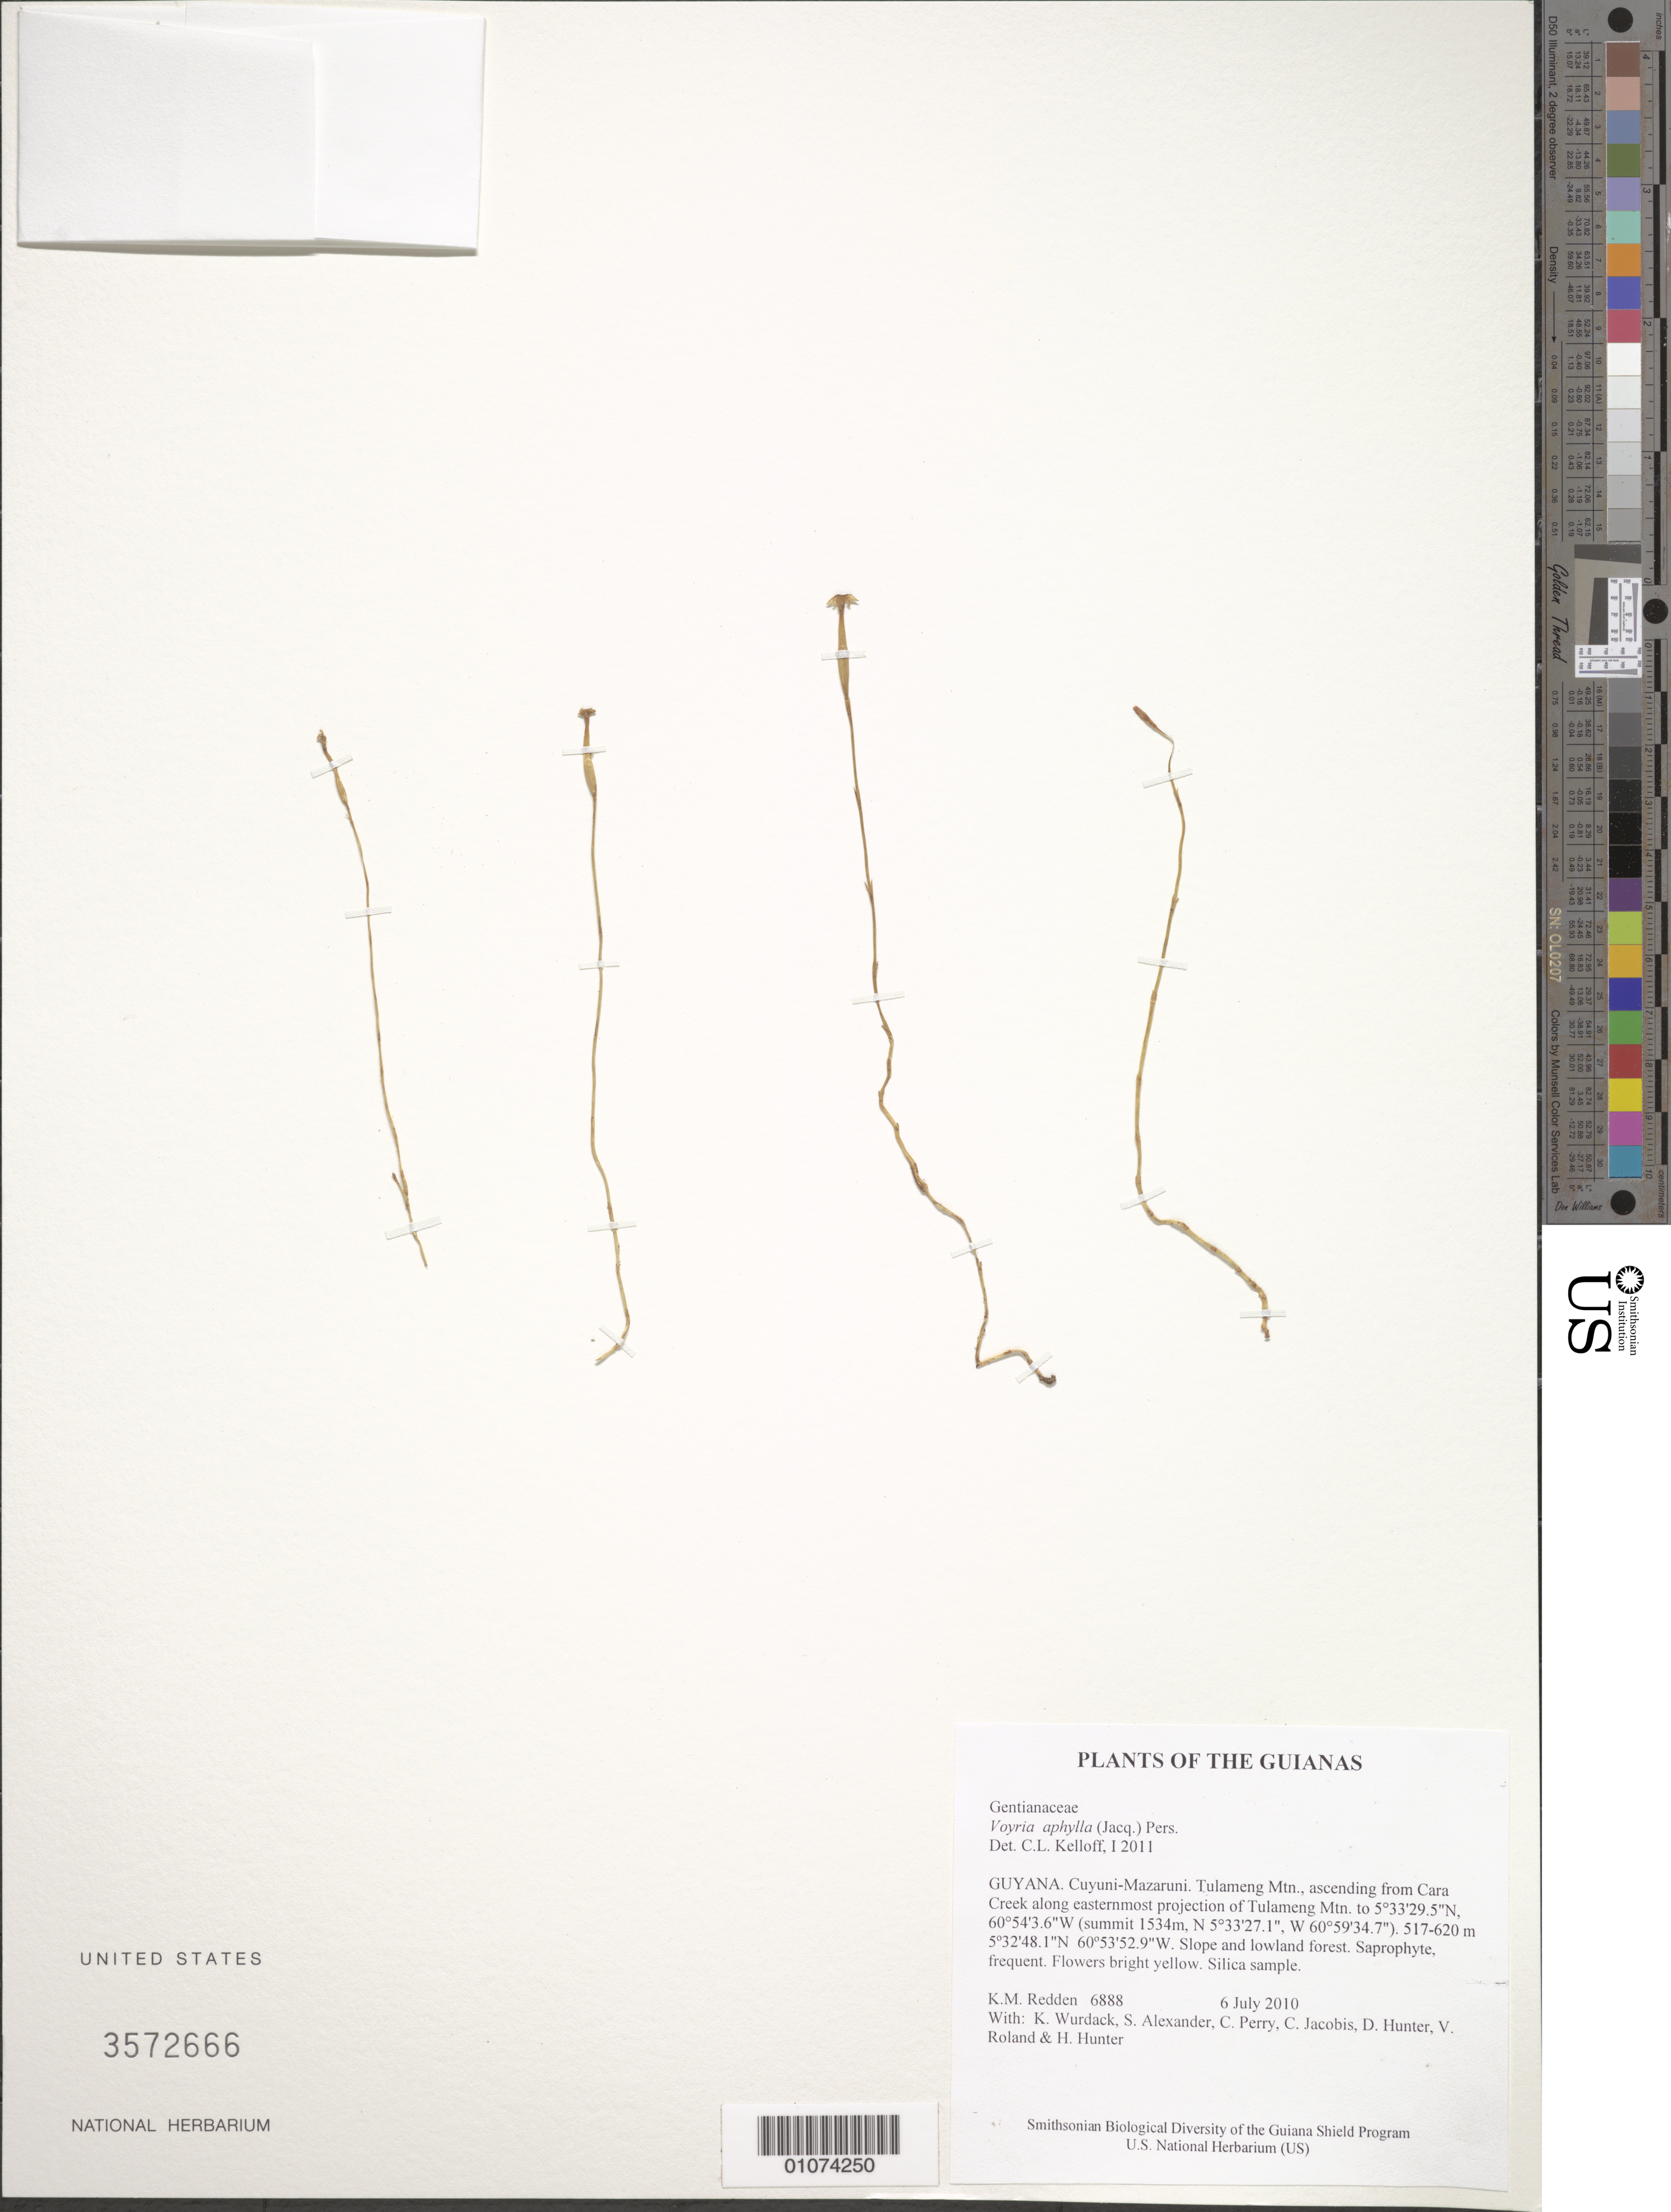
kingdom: Plantae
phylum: Tracheophyta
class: Magnoliopsida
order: Gentianales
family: Gentianaceae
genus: Voyria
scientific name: Voyria aphylla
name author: (Jacq.) Pers.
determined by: Kelloff, Carol L., (US), Smithsonian Institution - National Museum of Natural History (UNITED STATES)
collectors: K. M. Redden, K. Wurdack, S. N. Alexander, C. Perry, C. Jacobis, D. Hunter, V. Roland & H. Hunter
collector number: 6888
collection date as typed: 6 July 2010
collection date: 2010-07-06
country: Guyana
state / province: Cuyuni-Mazaruni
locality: Tulameng Mtn., ascending from Cara Creek along easternmost projection of Tulameng Mtn. to 5°33'29.5"N, 60°54'3.6"W (summit 1534m, N 5°33'27.1", W 60°59'34.7")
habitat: Slope and lowland forest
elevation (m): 517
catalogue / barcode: US 3572666